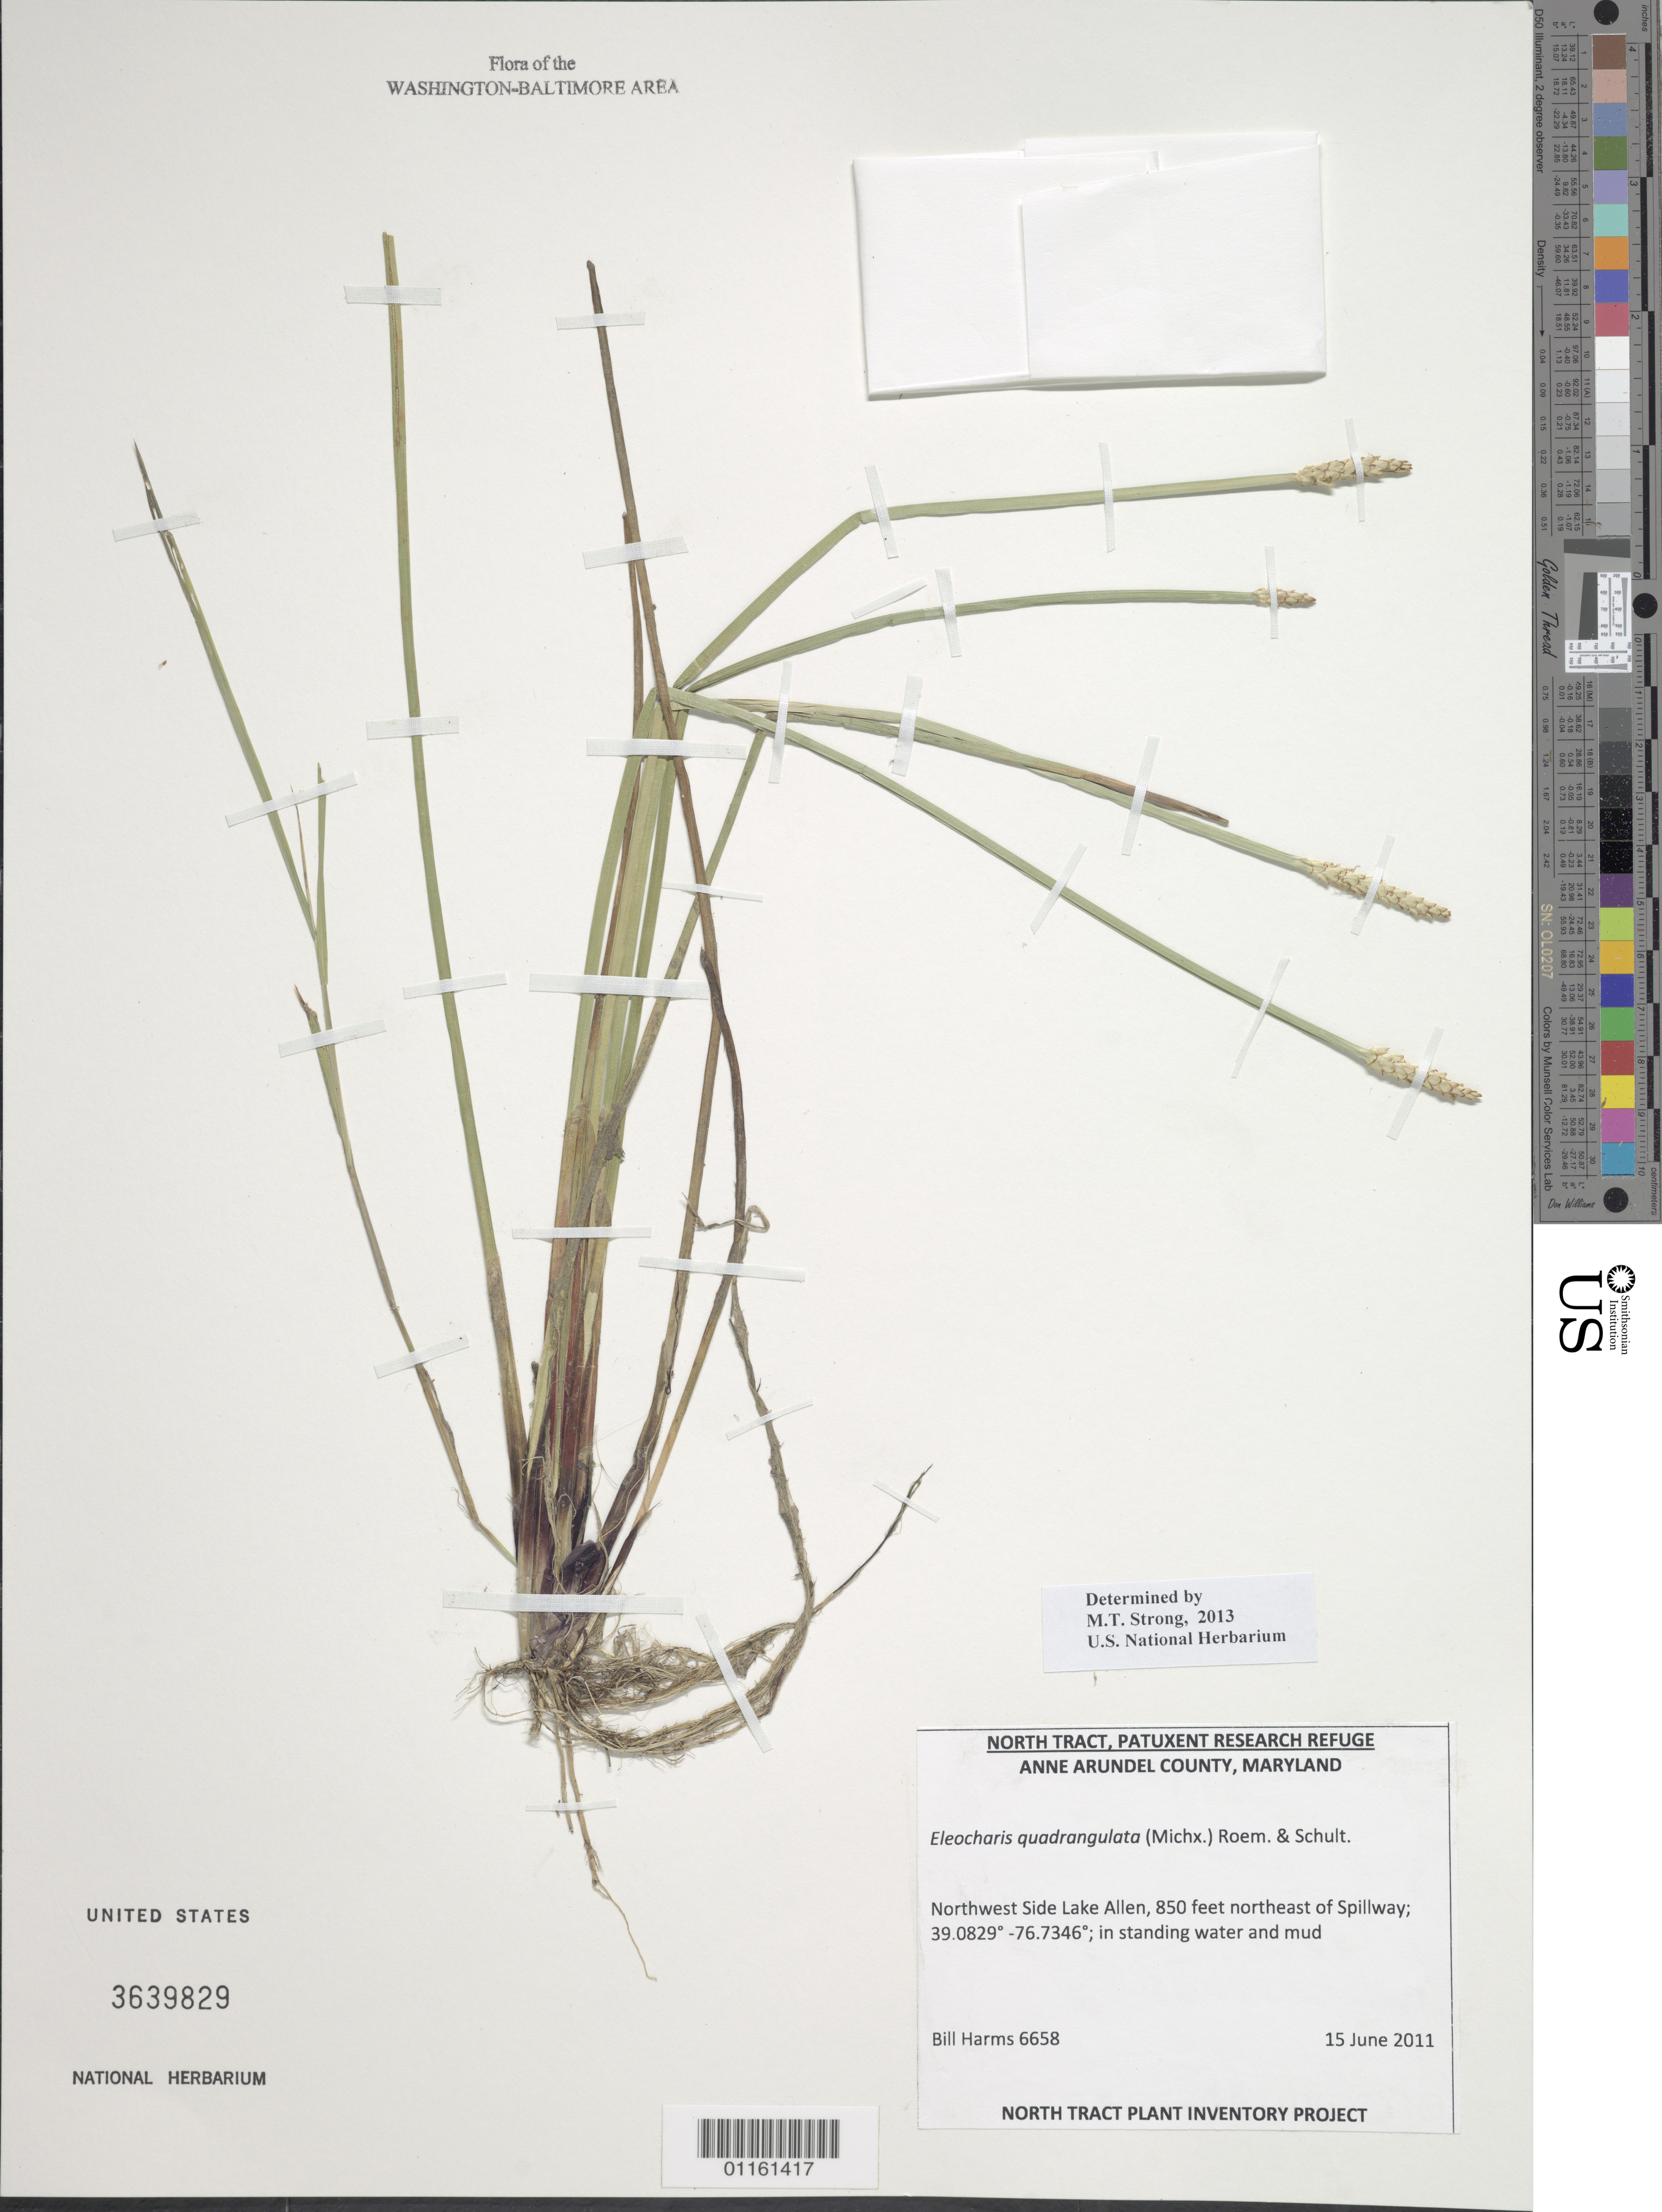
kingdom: Plantae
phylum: Tracheophyta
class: Liliopsida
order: Poales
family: Cyperaceae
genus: Eleocharis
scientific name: Eleocharis quadrangulata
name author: (Michx.) Roem. & Schult.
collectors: B. Harms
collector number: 6658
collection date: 2011-06-15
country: United States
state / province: Maryland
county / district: Anne Arundel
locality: Northwest Side Lake Allen, 850 feet northeast of Spillway.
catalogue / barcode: US 3639829